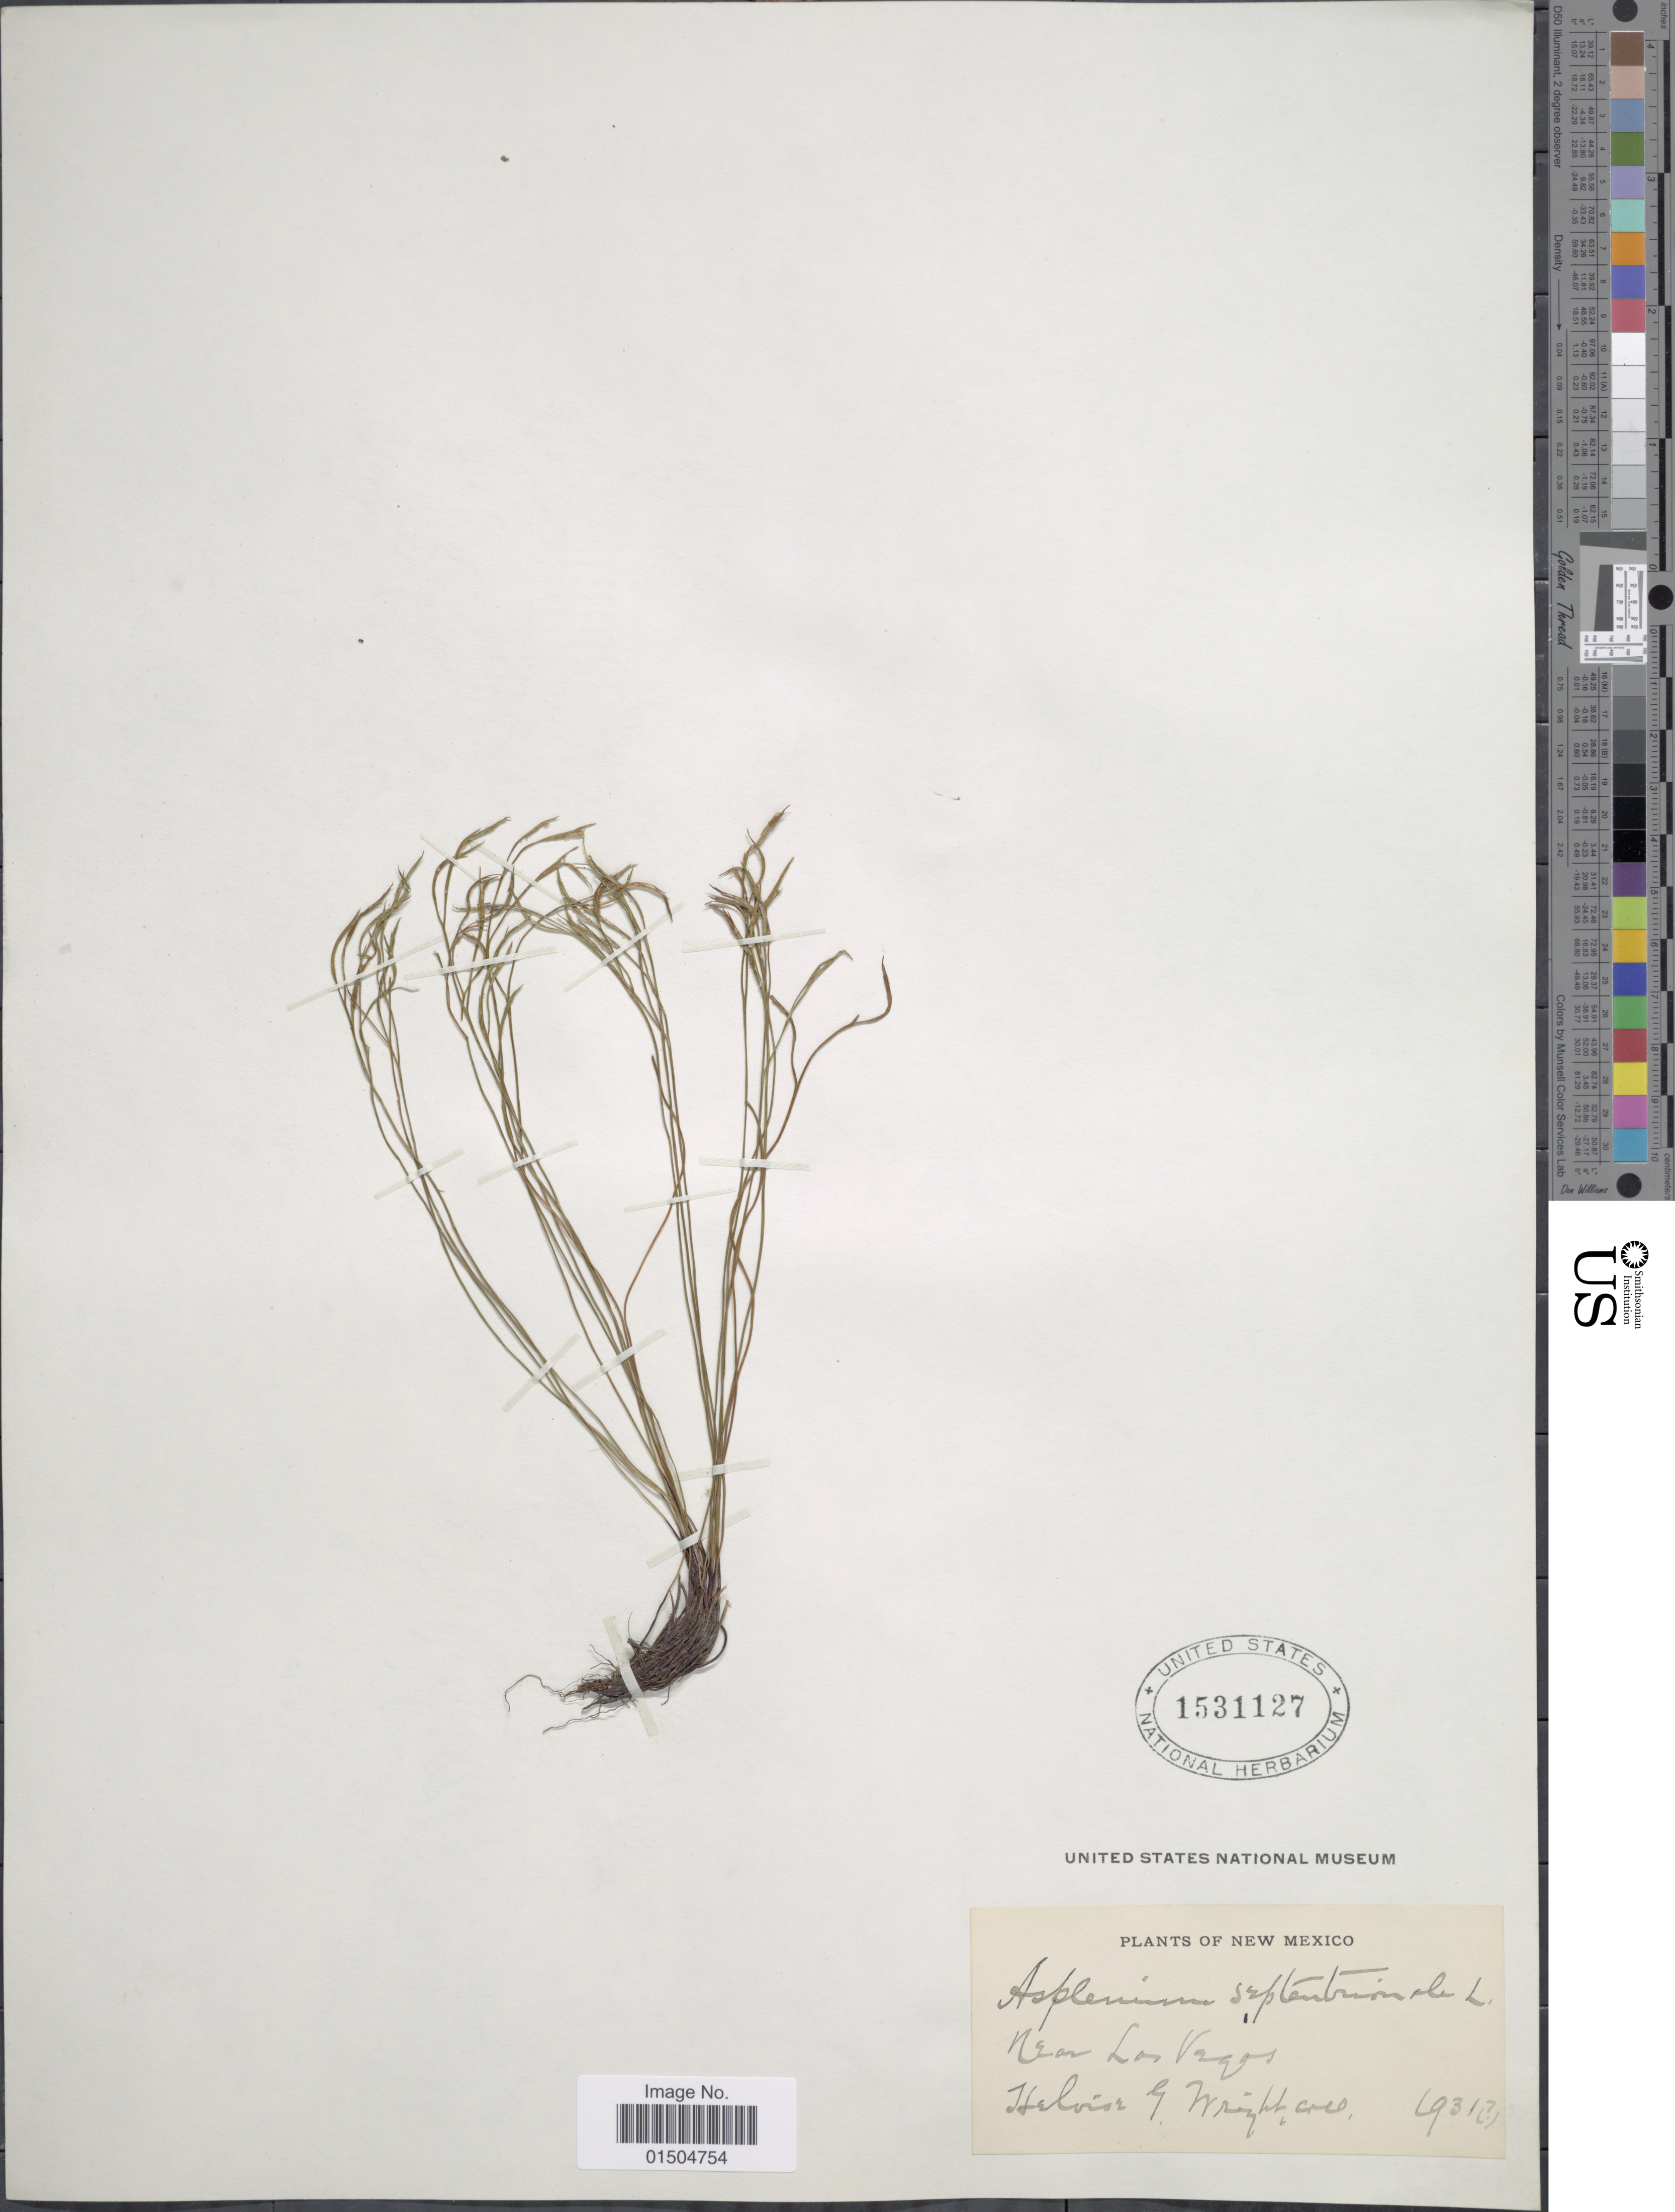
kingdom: Plantae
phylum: Tracheophyta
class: Polypodiopsida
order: Polypodiales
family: Aspleniaceae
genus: Asplenium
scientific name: Asplenium septentrionale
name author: (L.) Hoffm.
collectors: H. Wright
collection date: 1931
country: United States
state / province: New Mexico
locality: Near Las Vegas.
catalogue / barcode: US 1531127